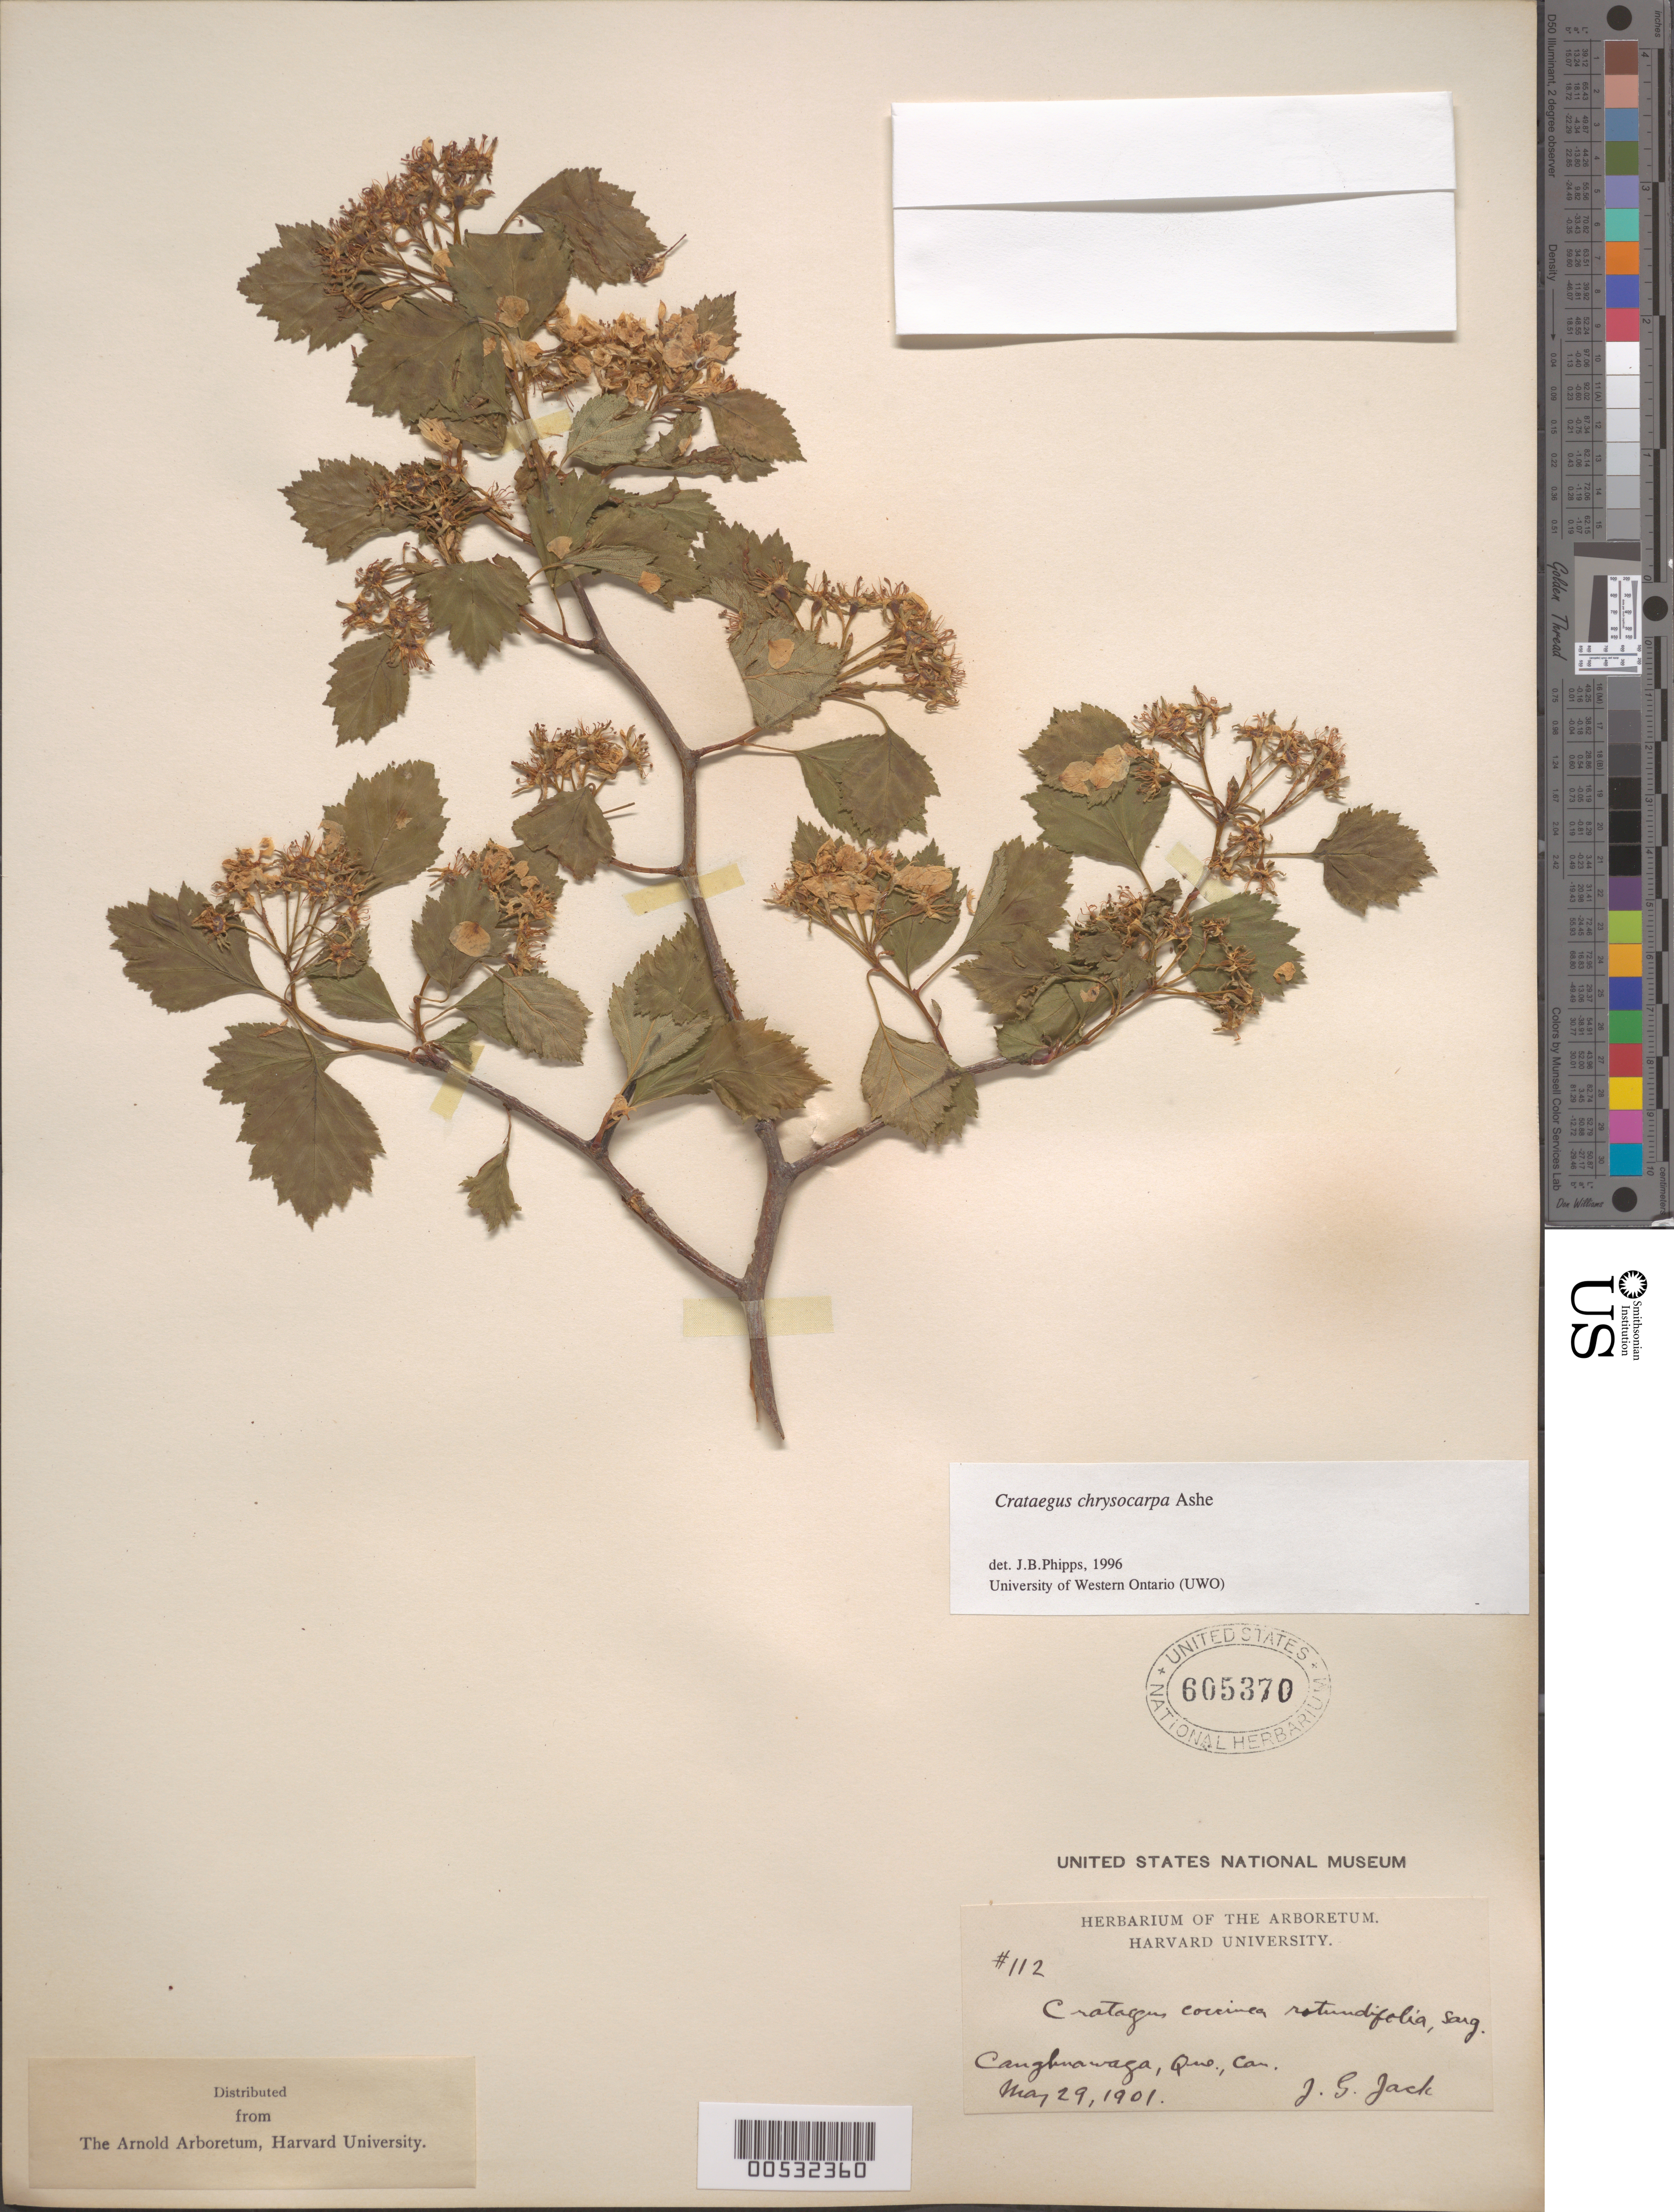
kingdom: Plantae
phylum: Tracheophyta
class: Magnoliopsida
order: Rosales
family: Rosaceae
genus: Crataegus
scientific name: Crataegus chrysocarpa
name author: Ashe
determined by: Phipps, James B., (UWO), University of Western Ontario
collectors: J. G. Jack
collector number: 112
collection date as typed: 29 May 1901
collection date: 1901-05-29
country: Canada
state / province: Quebec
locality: Caughnawaga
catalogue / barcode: US 605370